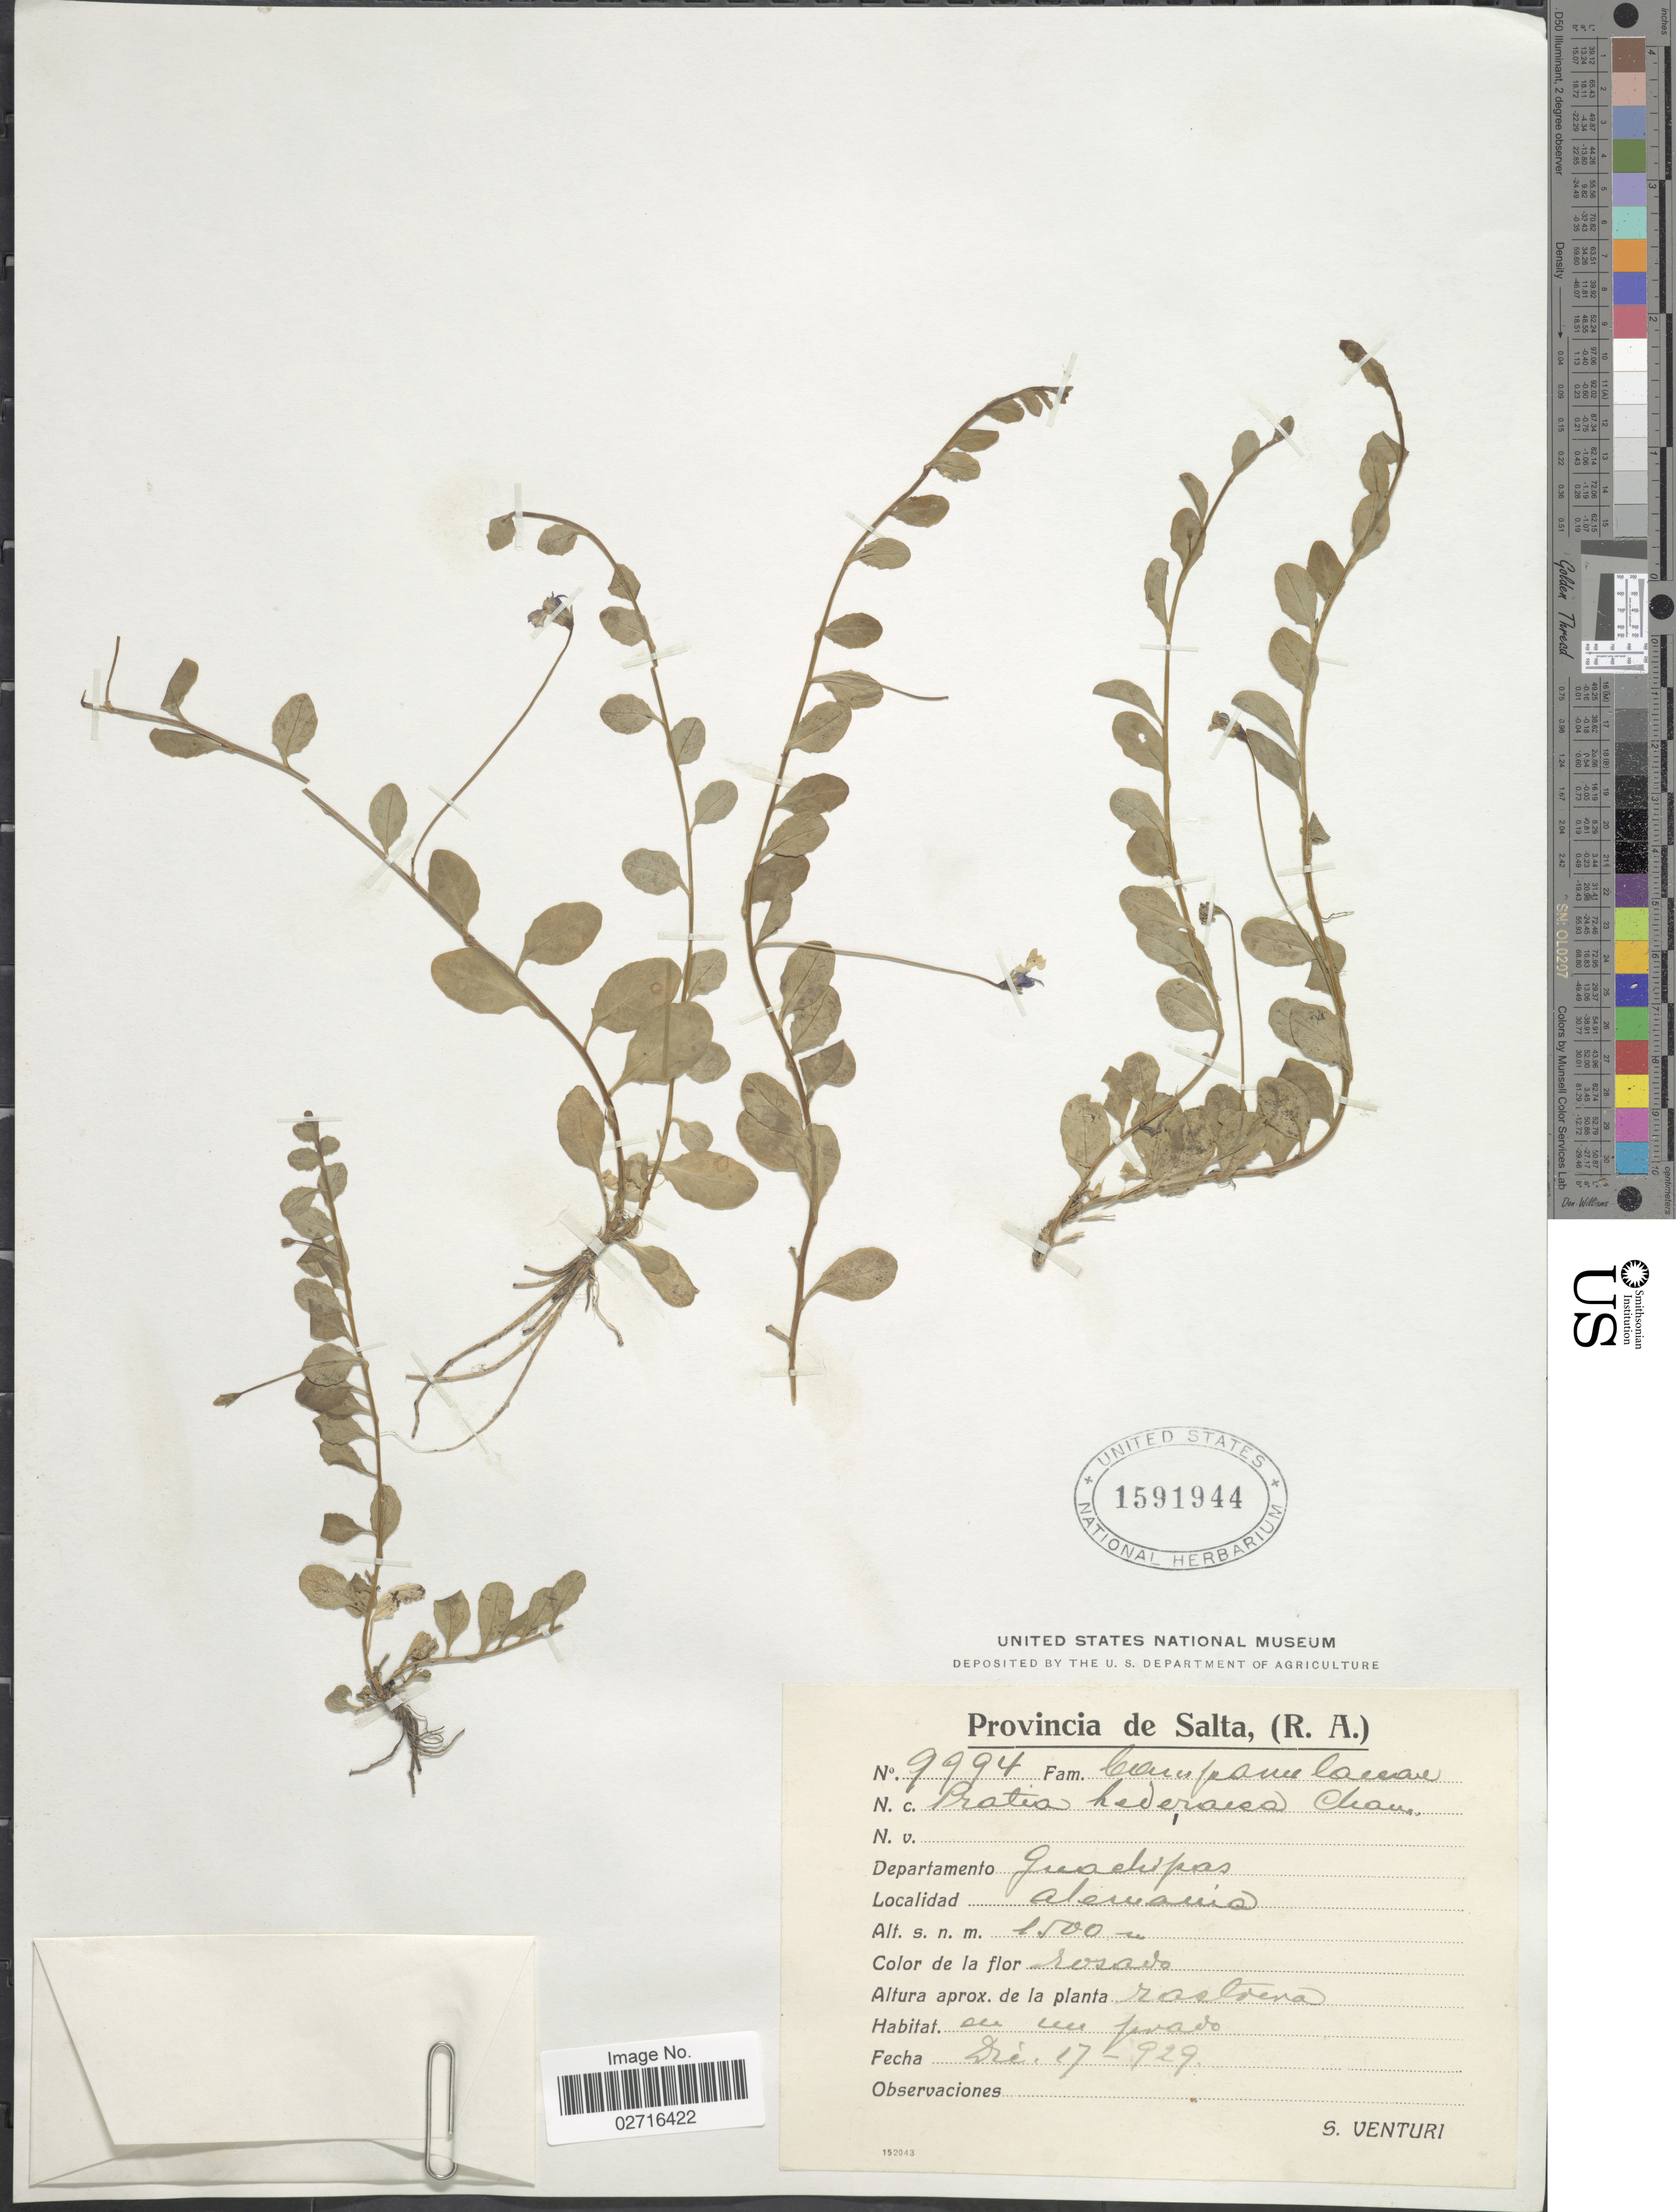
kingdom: Plantae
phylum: Tracheophyta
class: Magnoliopsida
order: Asterales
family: Campanulaceae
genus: Pratia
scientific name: Pratia hederacea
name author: (Cham.) G. Don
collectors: S. Venturi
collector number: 9994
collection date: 1929-12-17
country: Argentina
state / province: Salta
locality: Provincis de Salta, (R.A.), Departamento Guachipas, Alemania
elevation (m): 1500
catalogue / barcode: US 1591944